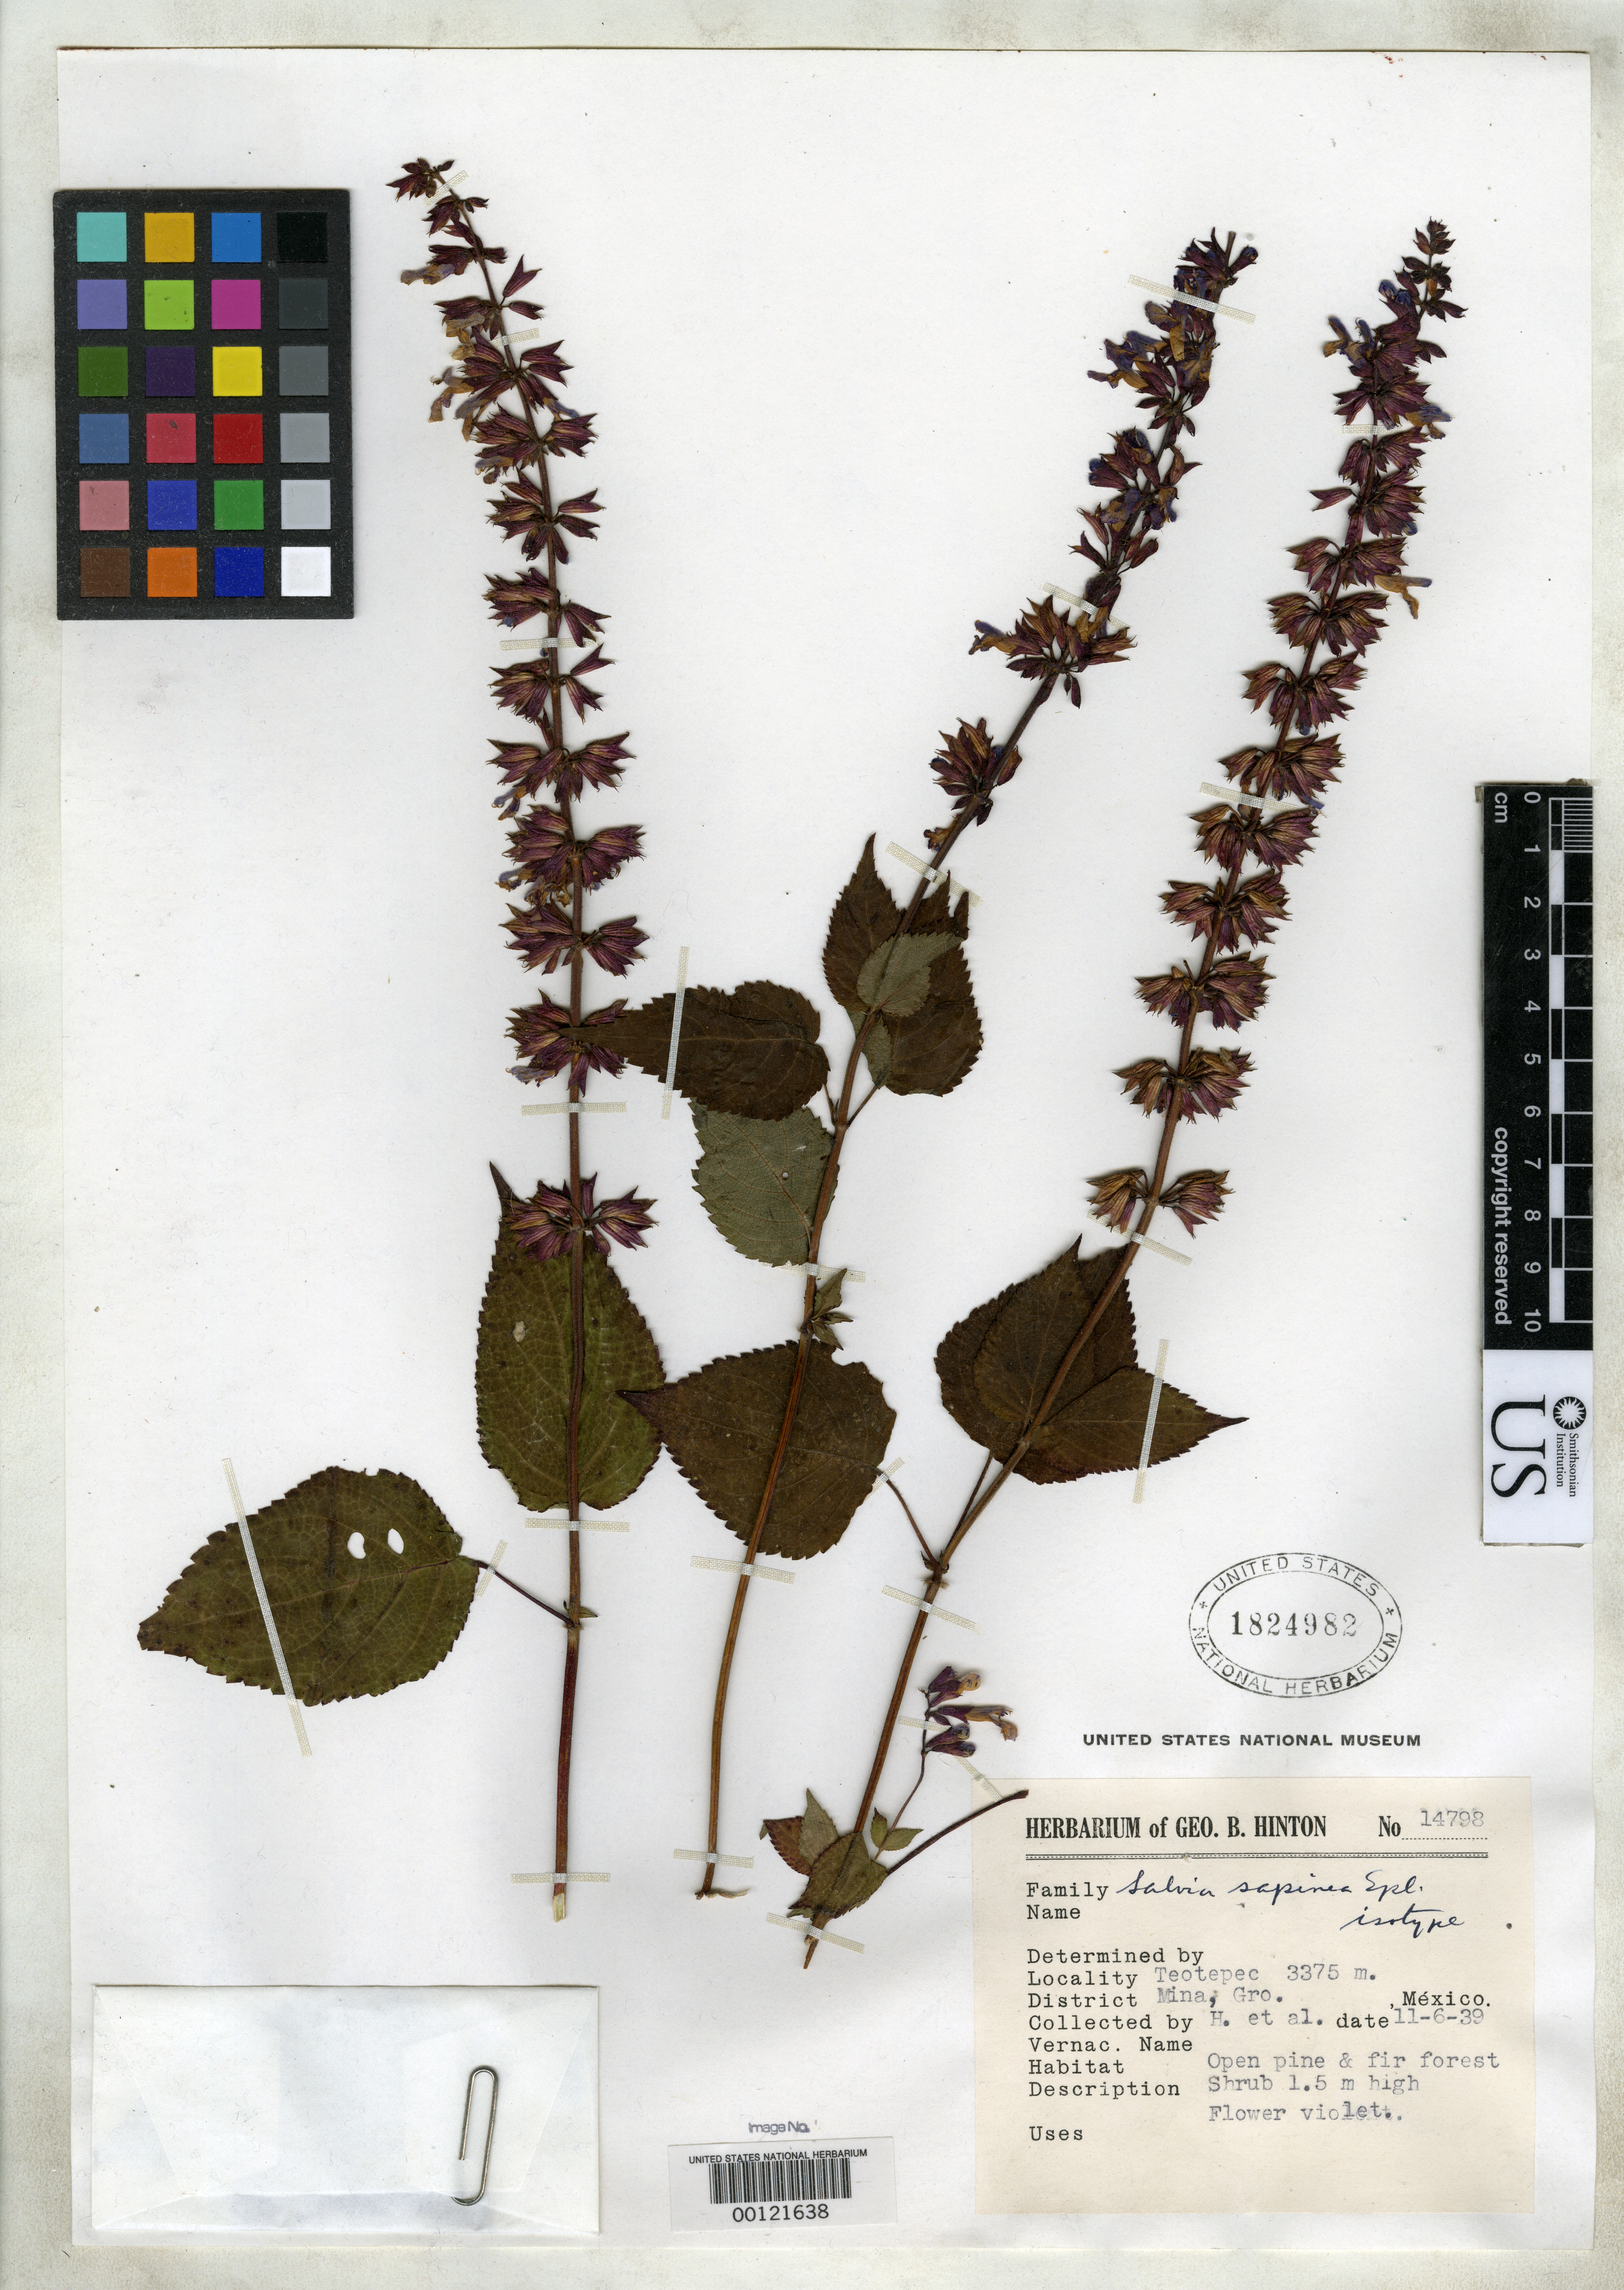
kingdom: Plantae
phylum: Tracheophyta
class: Magnoliopsida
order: Lamiales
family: Lamiaceae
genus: Salvia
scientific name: Salvia sapinea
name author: Epling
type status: Isotype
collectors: G. B. Hinton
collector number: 14798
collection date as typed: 06 Nov 1939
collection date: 1939-11-06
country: Mexico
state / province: Guerrero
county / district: Mina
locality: Teotepec.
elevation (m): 3375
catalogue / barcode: US 1824982